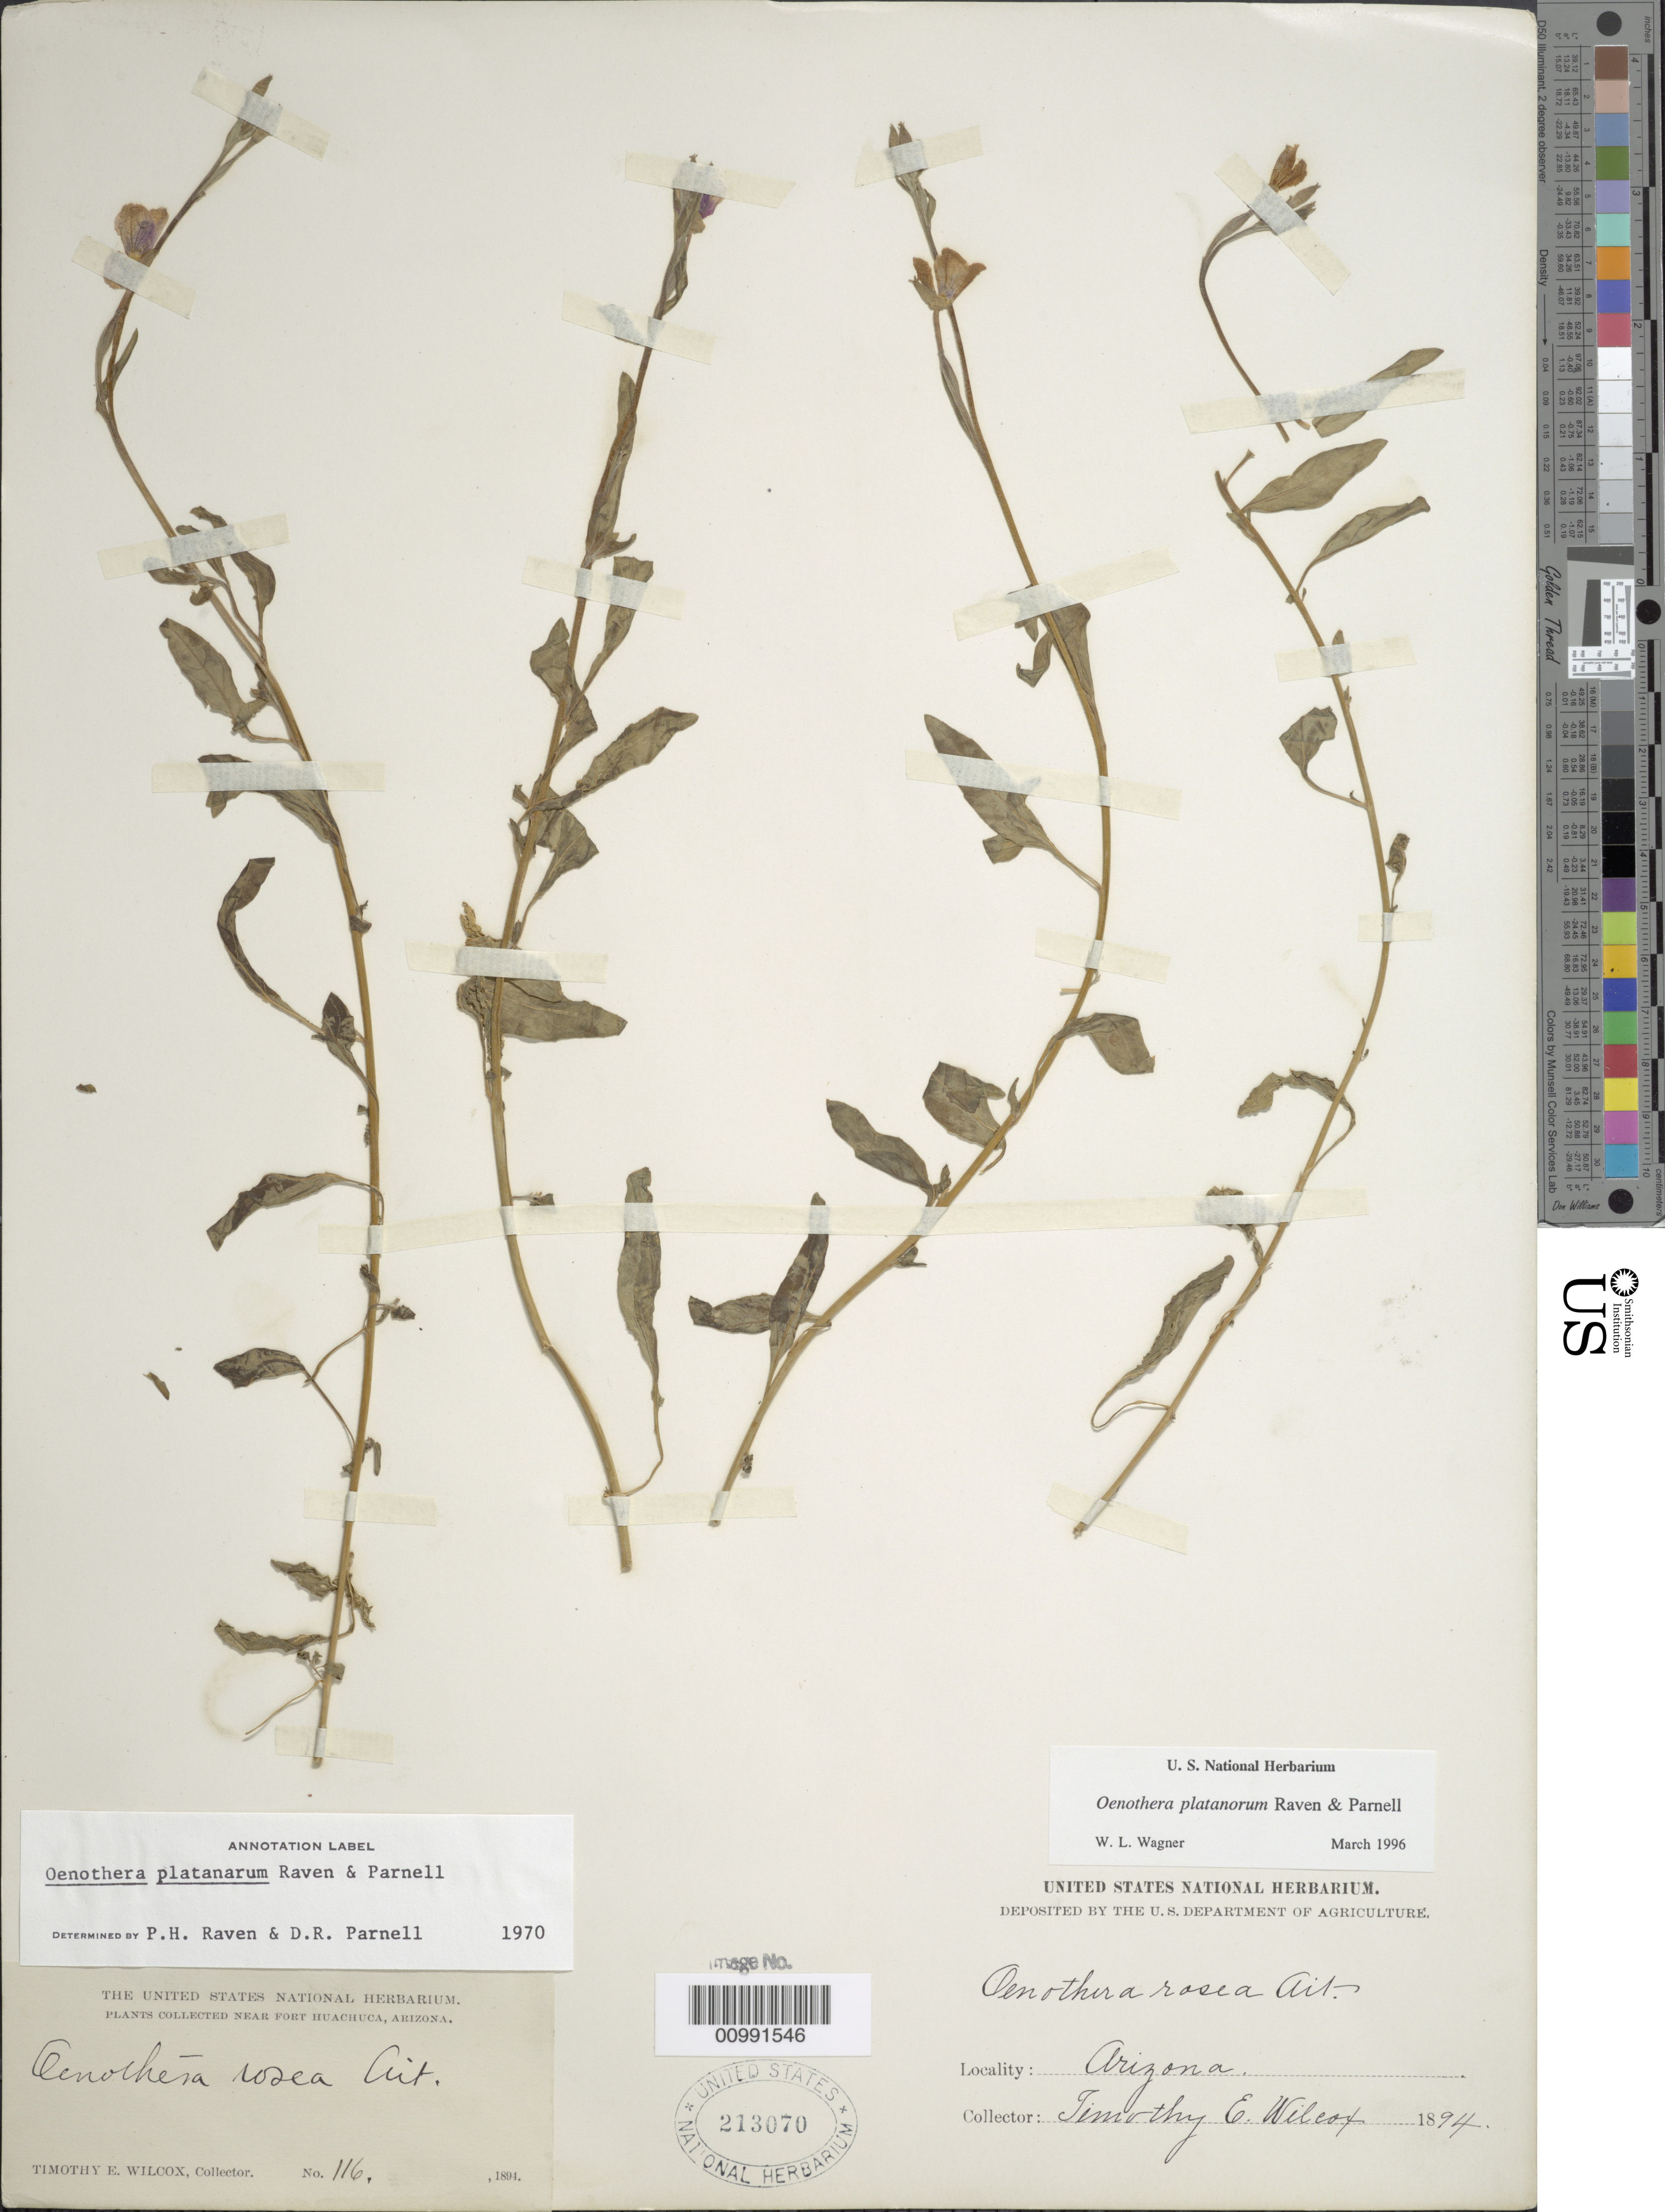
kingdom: Plantae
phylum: Tracheophyta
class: Magnoliopsida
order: Myrtales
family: Onagraceae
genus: Oenothera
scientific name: Oenothera platanorum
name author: P.H. Raven & D.R. Parn.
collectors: T. E. Wilcox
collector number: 116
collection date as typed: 1894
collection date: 1894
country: United States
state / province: Arizona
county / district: Cochise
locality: Fort Huachuca.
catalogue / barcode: US 213070